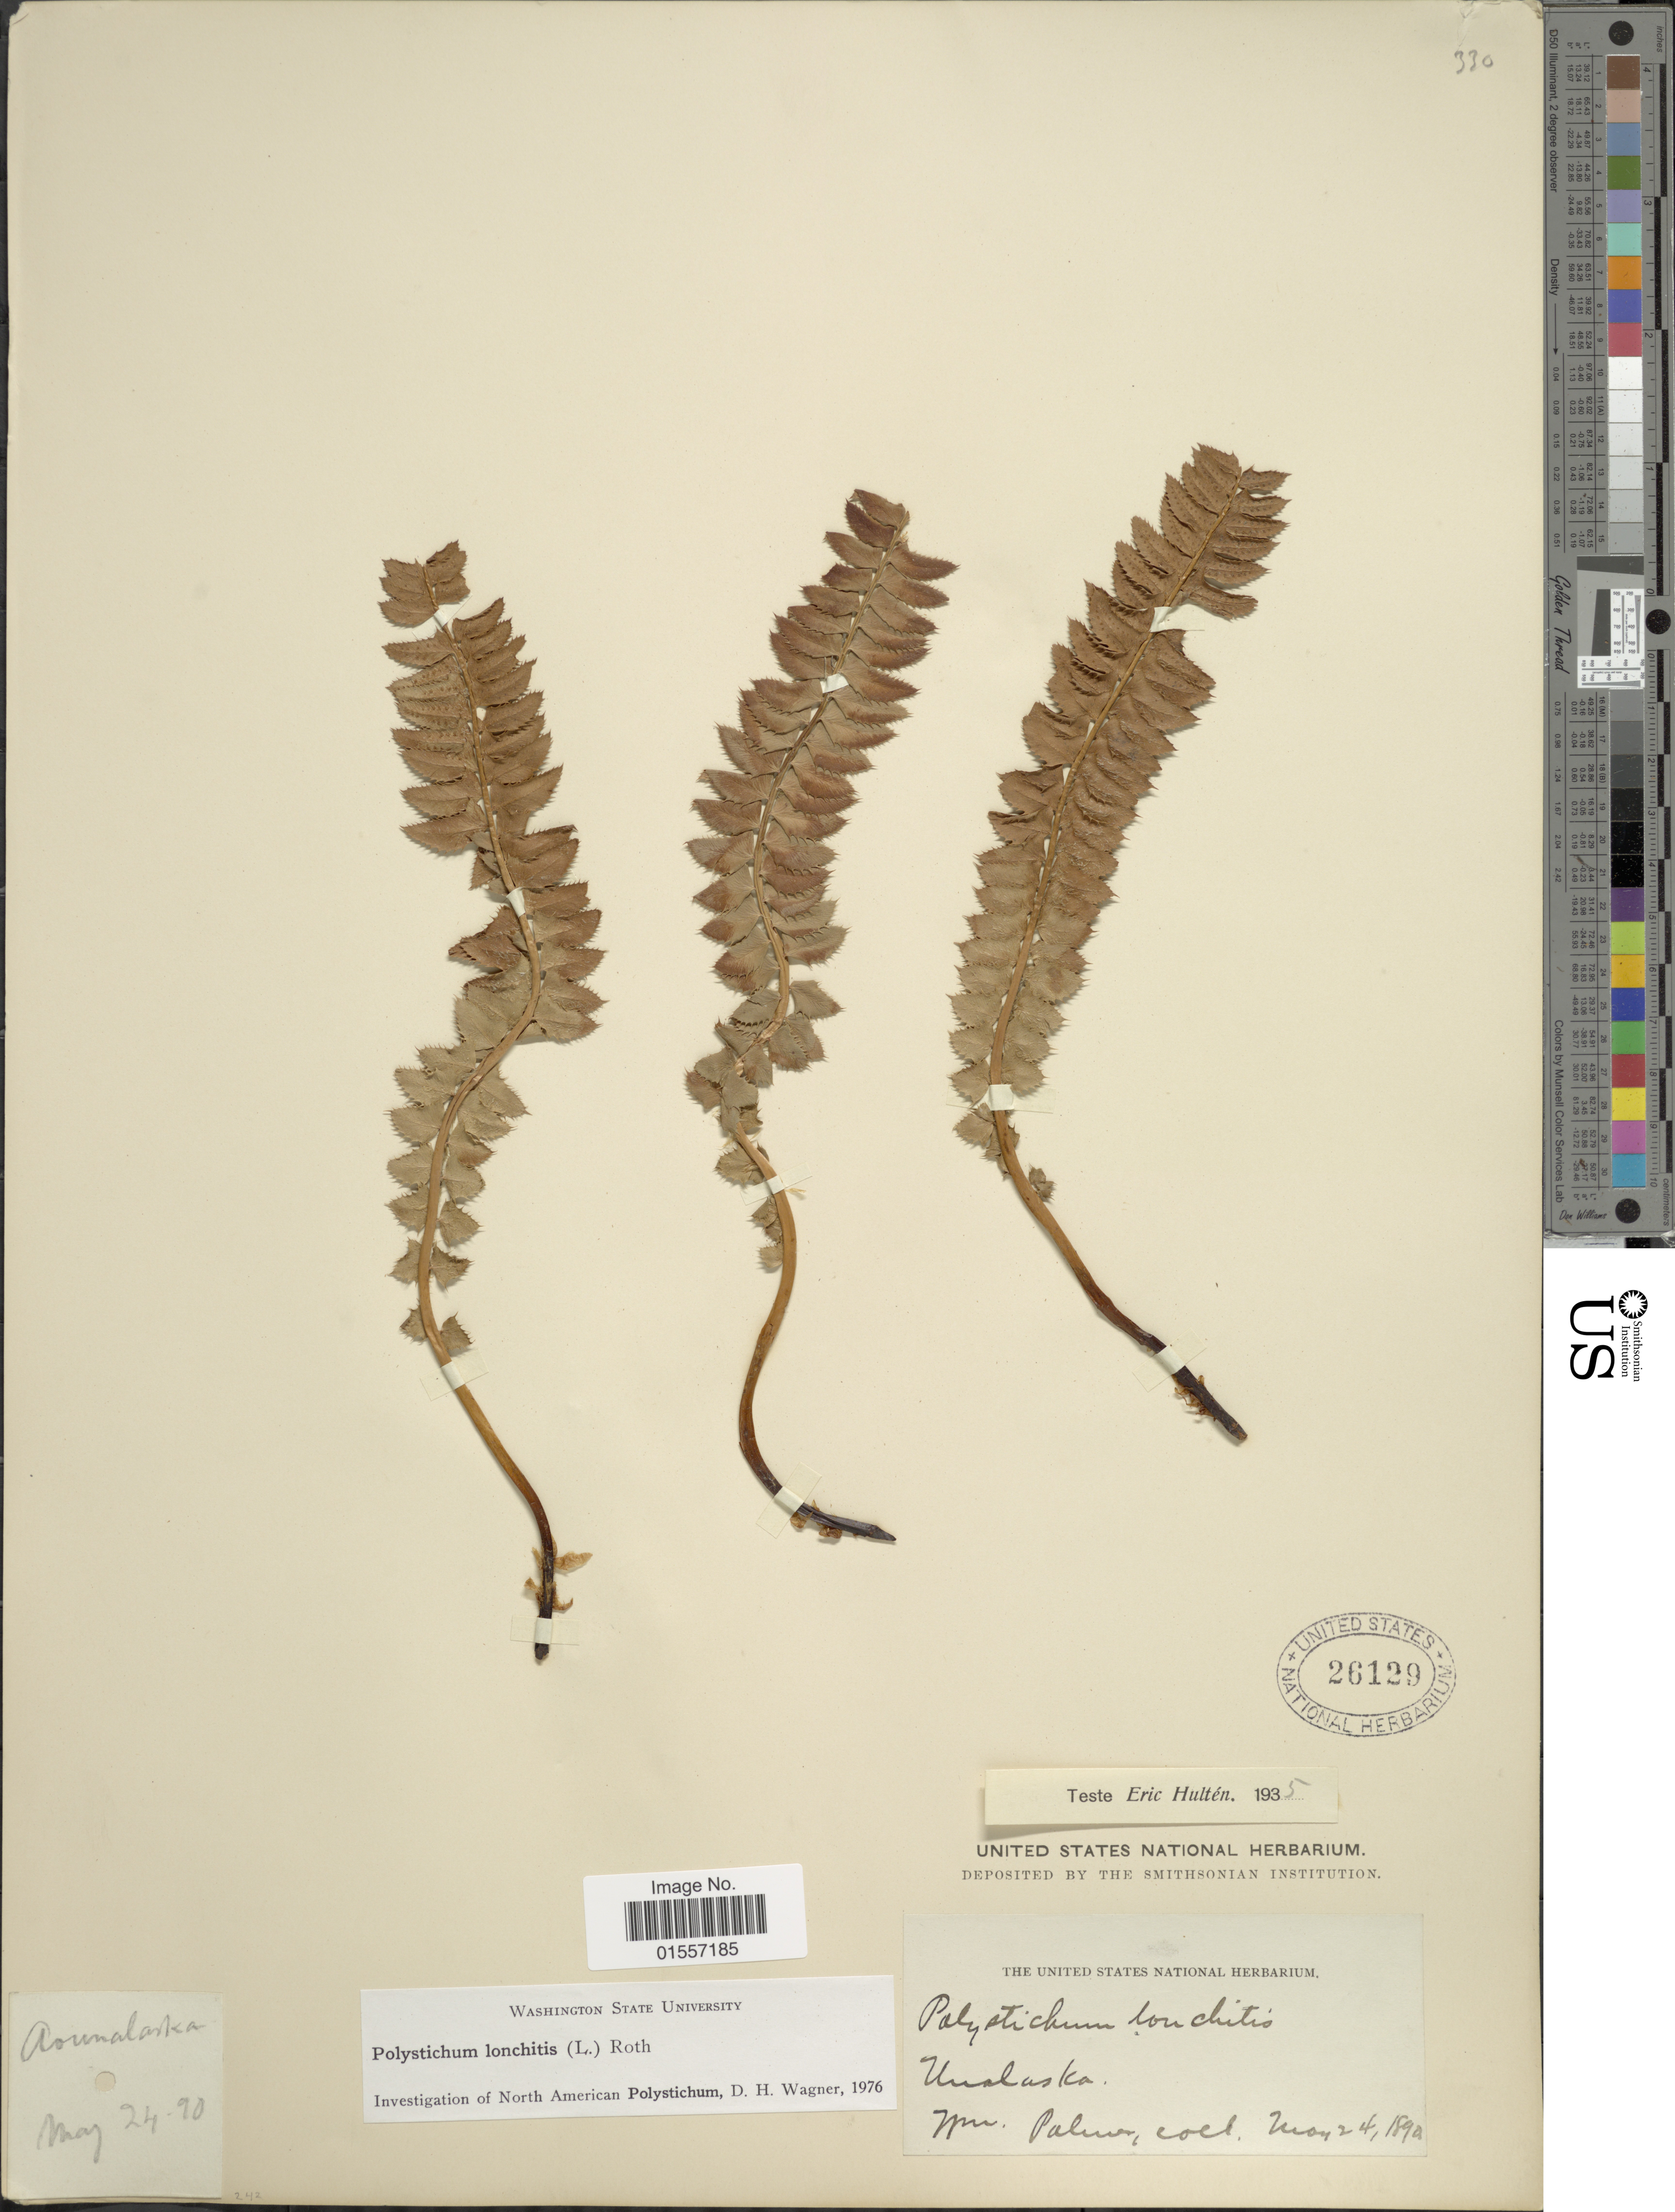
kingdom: Plantae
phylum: Tracheophyta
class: Polypodiopsida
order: Polypodiales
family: Dryopteridaceae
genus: Polystichum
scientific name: Polystichum lonchitis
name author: (Roth) L.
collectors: W. Palmer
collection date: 1890-05-24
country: United States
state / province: Alaska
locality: Unalaska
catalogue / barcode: US 26129